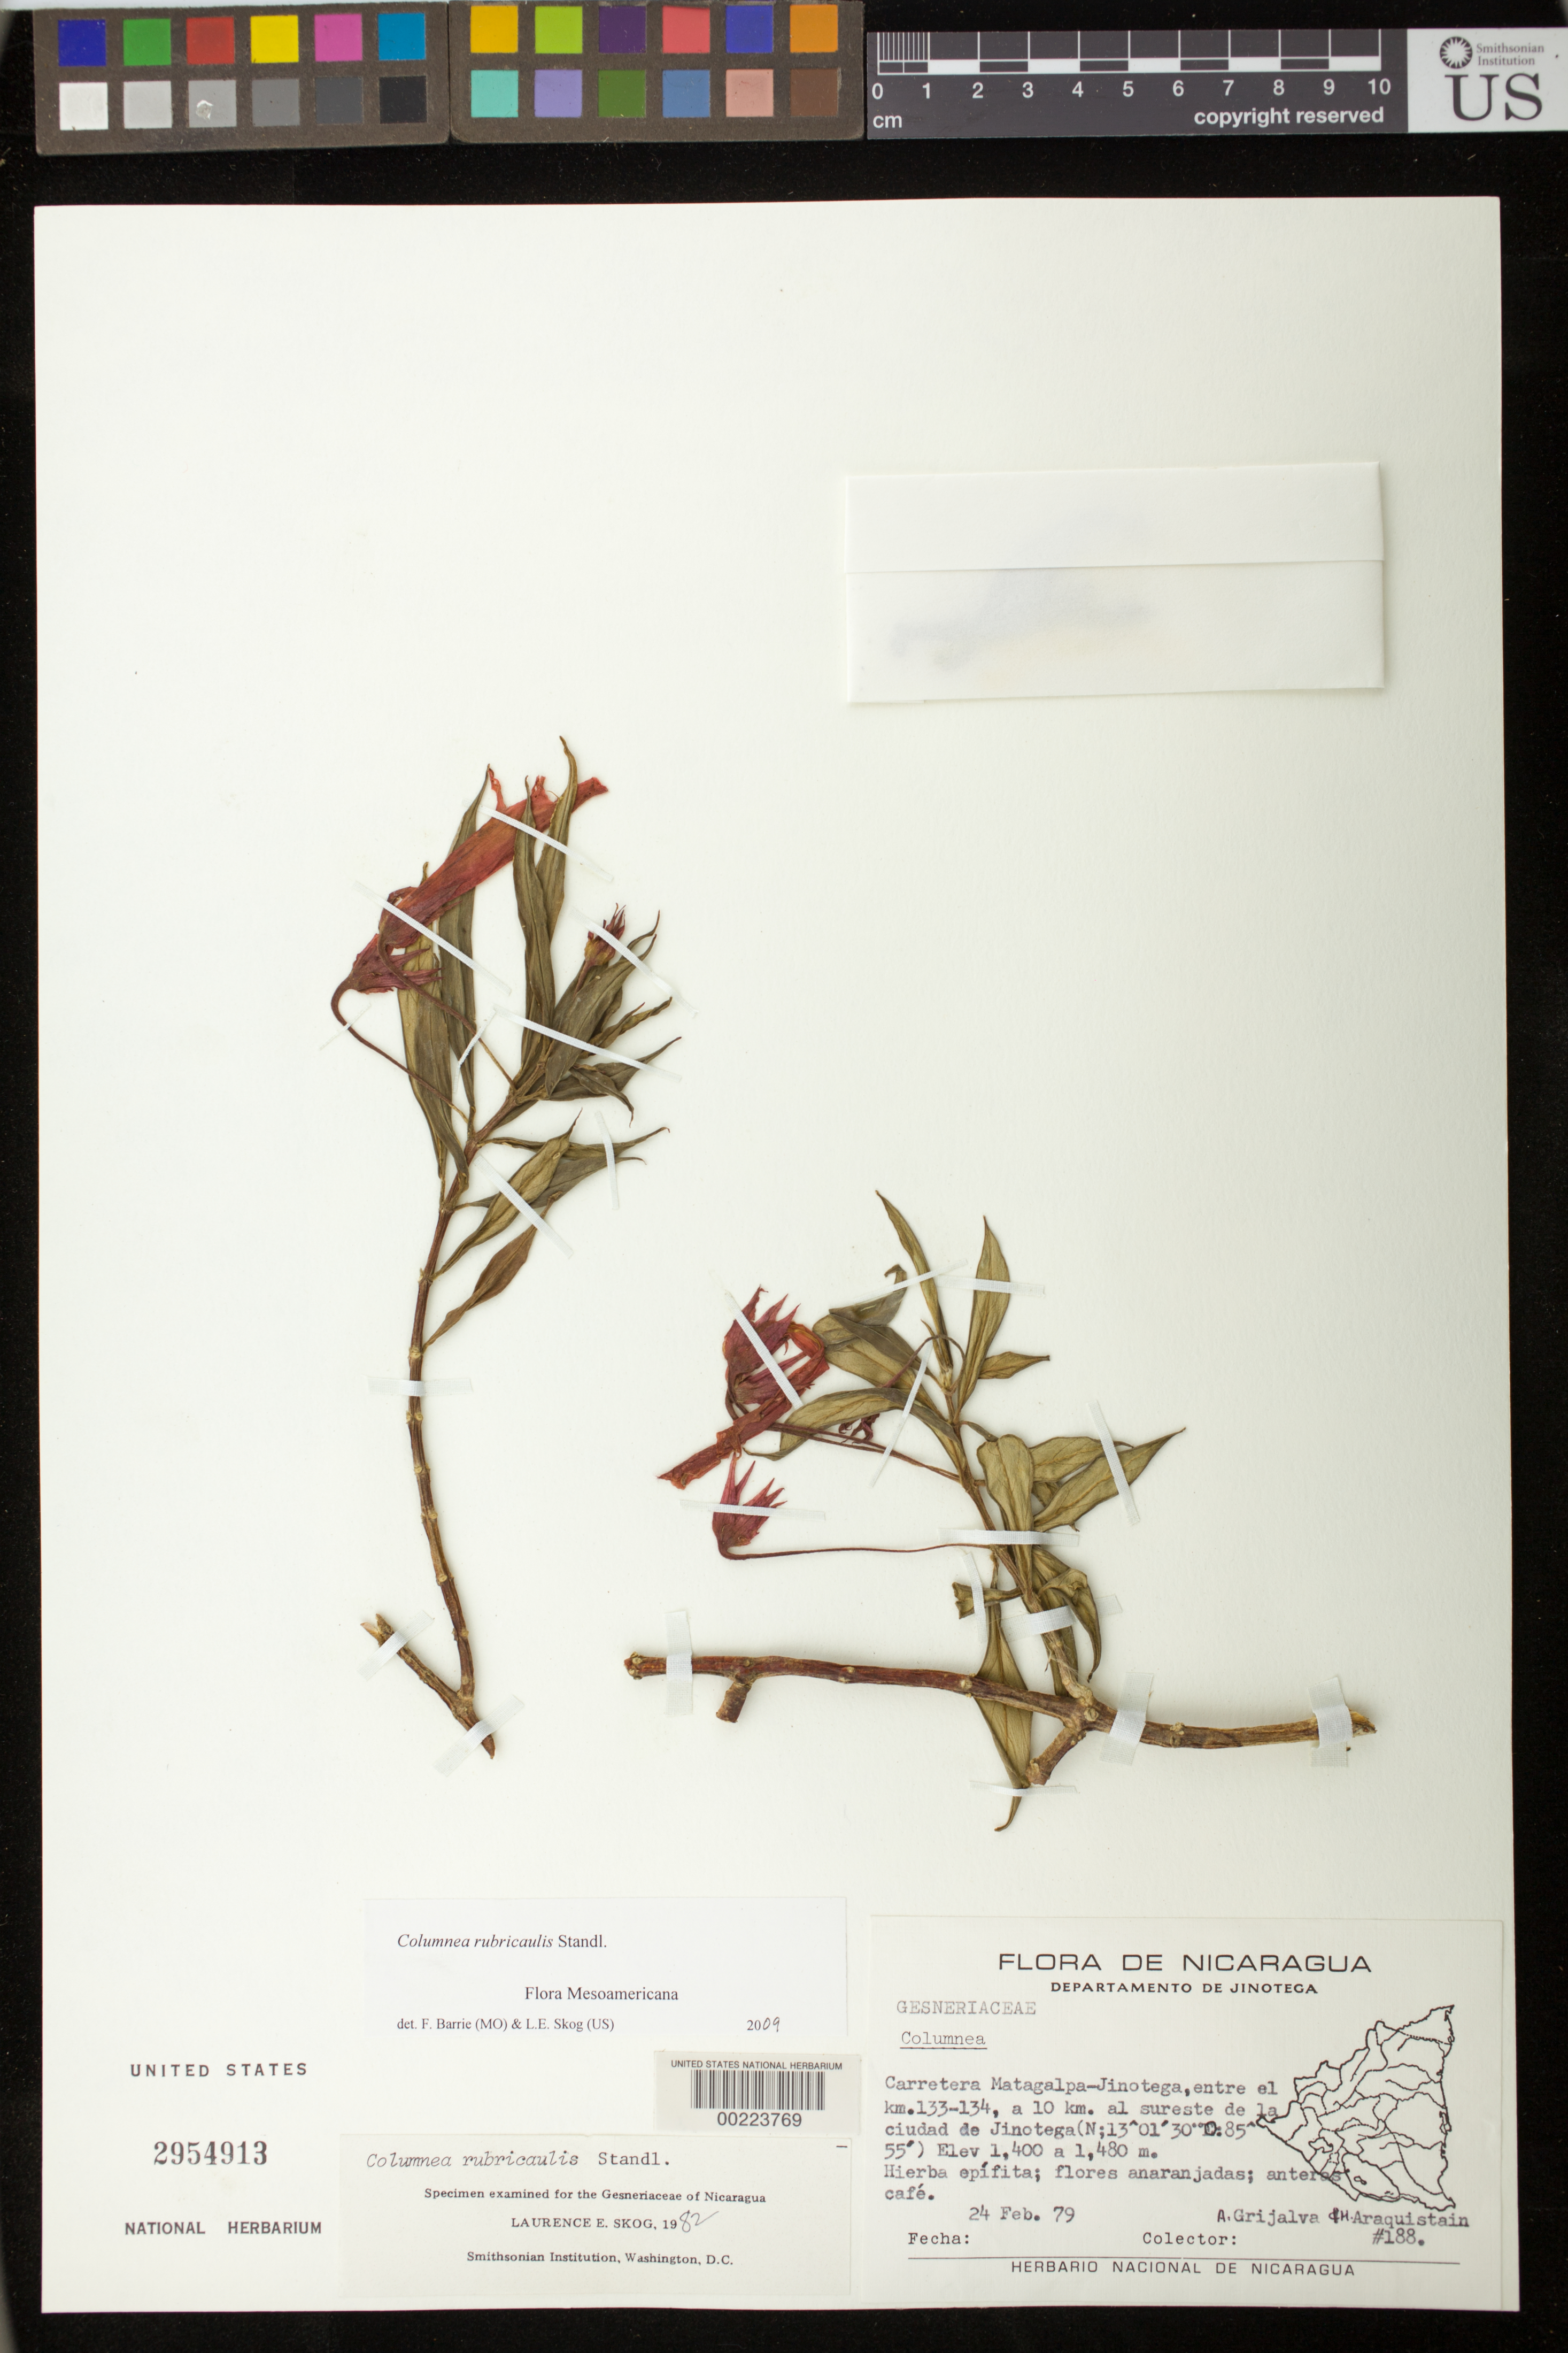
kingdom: Plantae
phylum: Tracheophyta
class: Magnoliopsida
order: Lamiales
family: Gesneriaceae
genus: Columnea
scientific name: Columnea rubricaulis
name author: Standl.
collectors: A. Grijalva P. & M. Araquistain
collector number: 188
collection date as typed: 24 Feb 1979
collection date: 1979-02-24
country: Nicaragua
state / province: Jinotega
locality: Matagalpa-Jinotega highway, between km 133-134, 10 km SE of city of Jinotega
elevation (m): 1400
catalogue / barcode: US 2954913